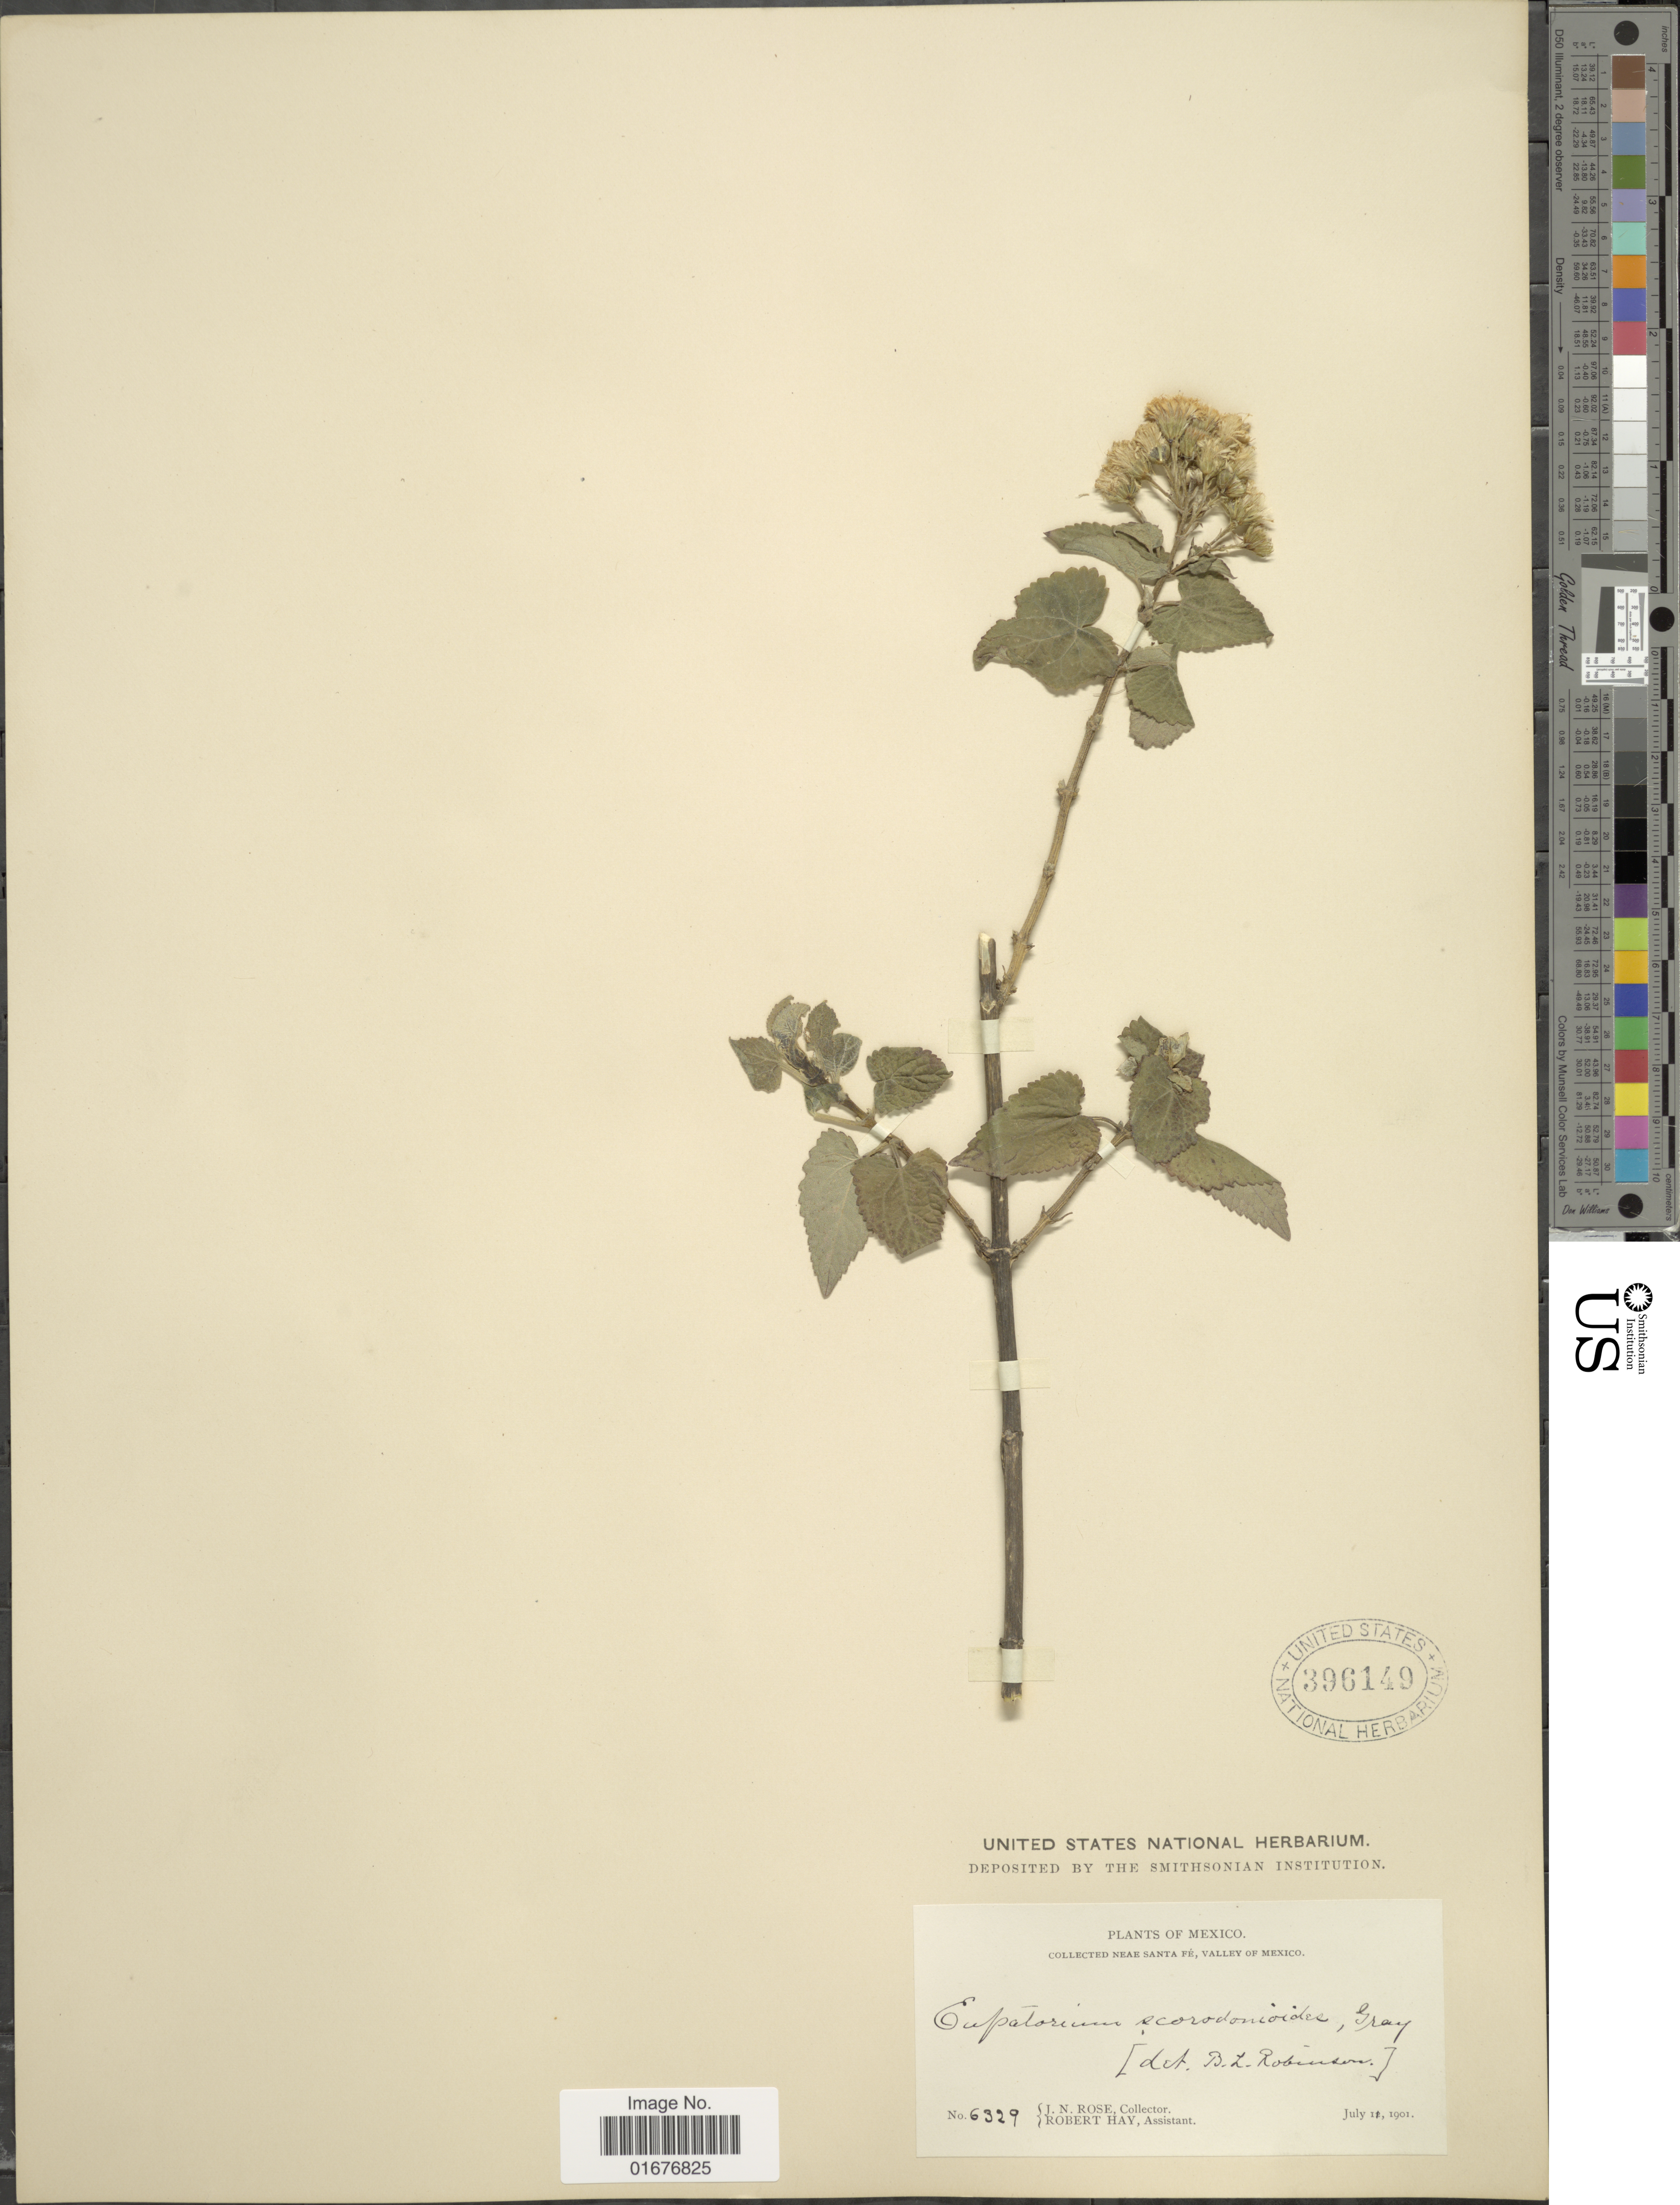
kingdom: Plantae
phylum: Tracheophyta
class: Magnoliopsida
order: Asterales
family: Asteraceae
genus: Ageratina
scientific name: Ageratina scorodonioides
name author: (A. Gray) R.M. King & H. Rob.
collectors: J. N. Rose & R. H. Hay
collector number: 6329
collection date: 1901-07-11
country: Mexico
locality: Neae Santa Fe, Valley of Mexico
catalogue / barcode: US 396149